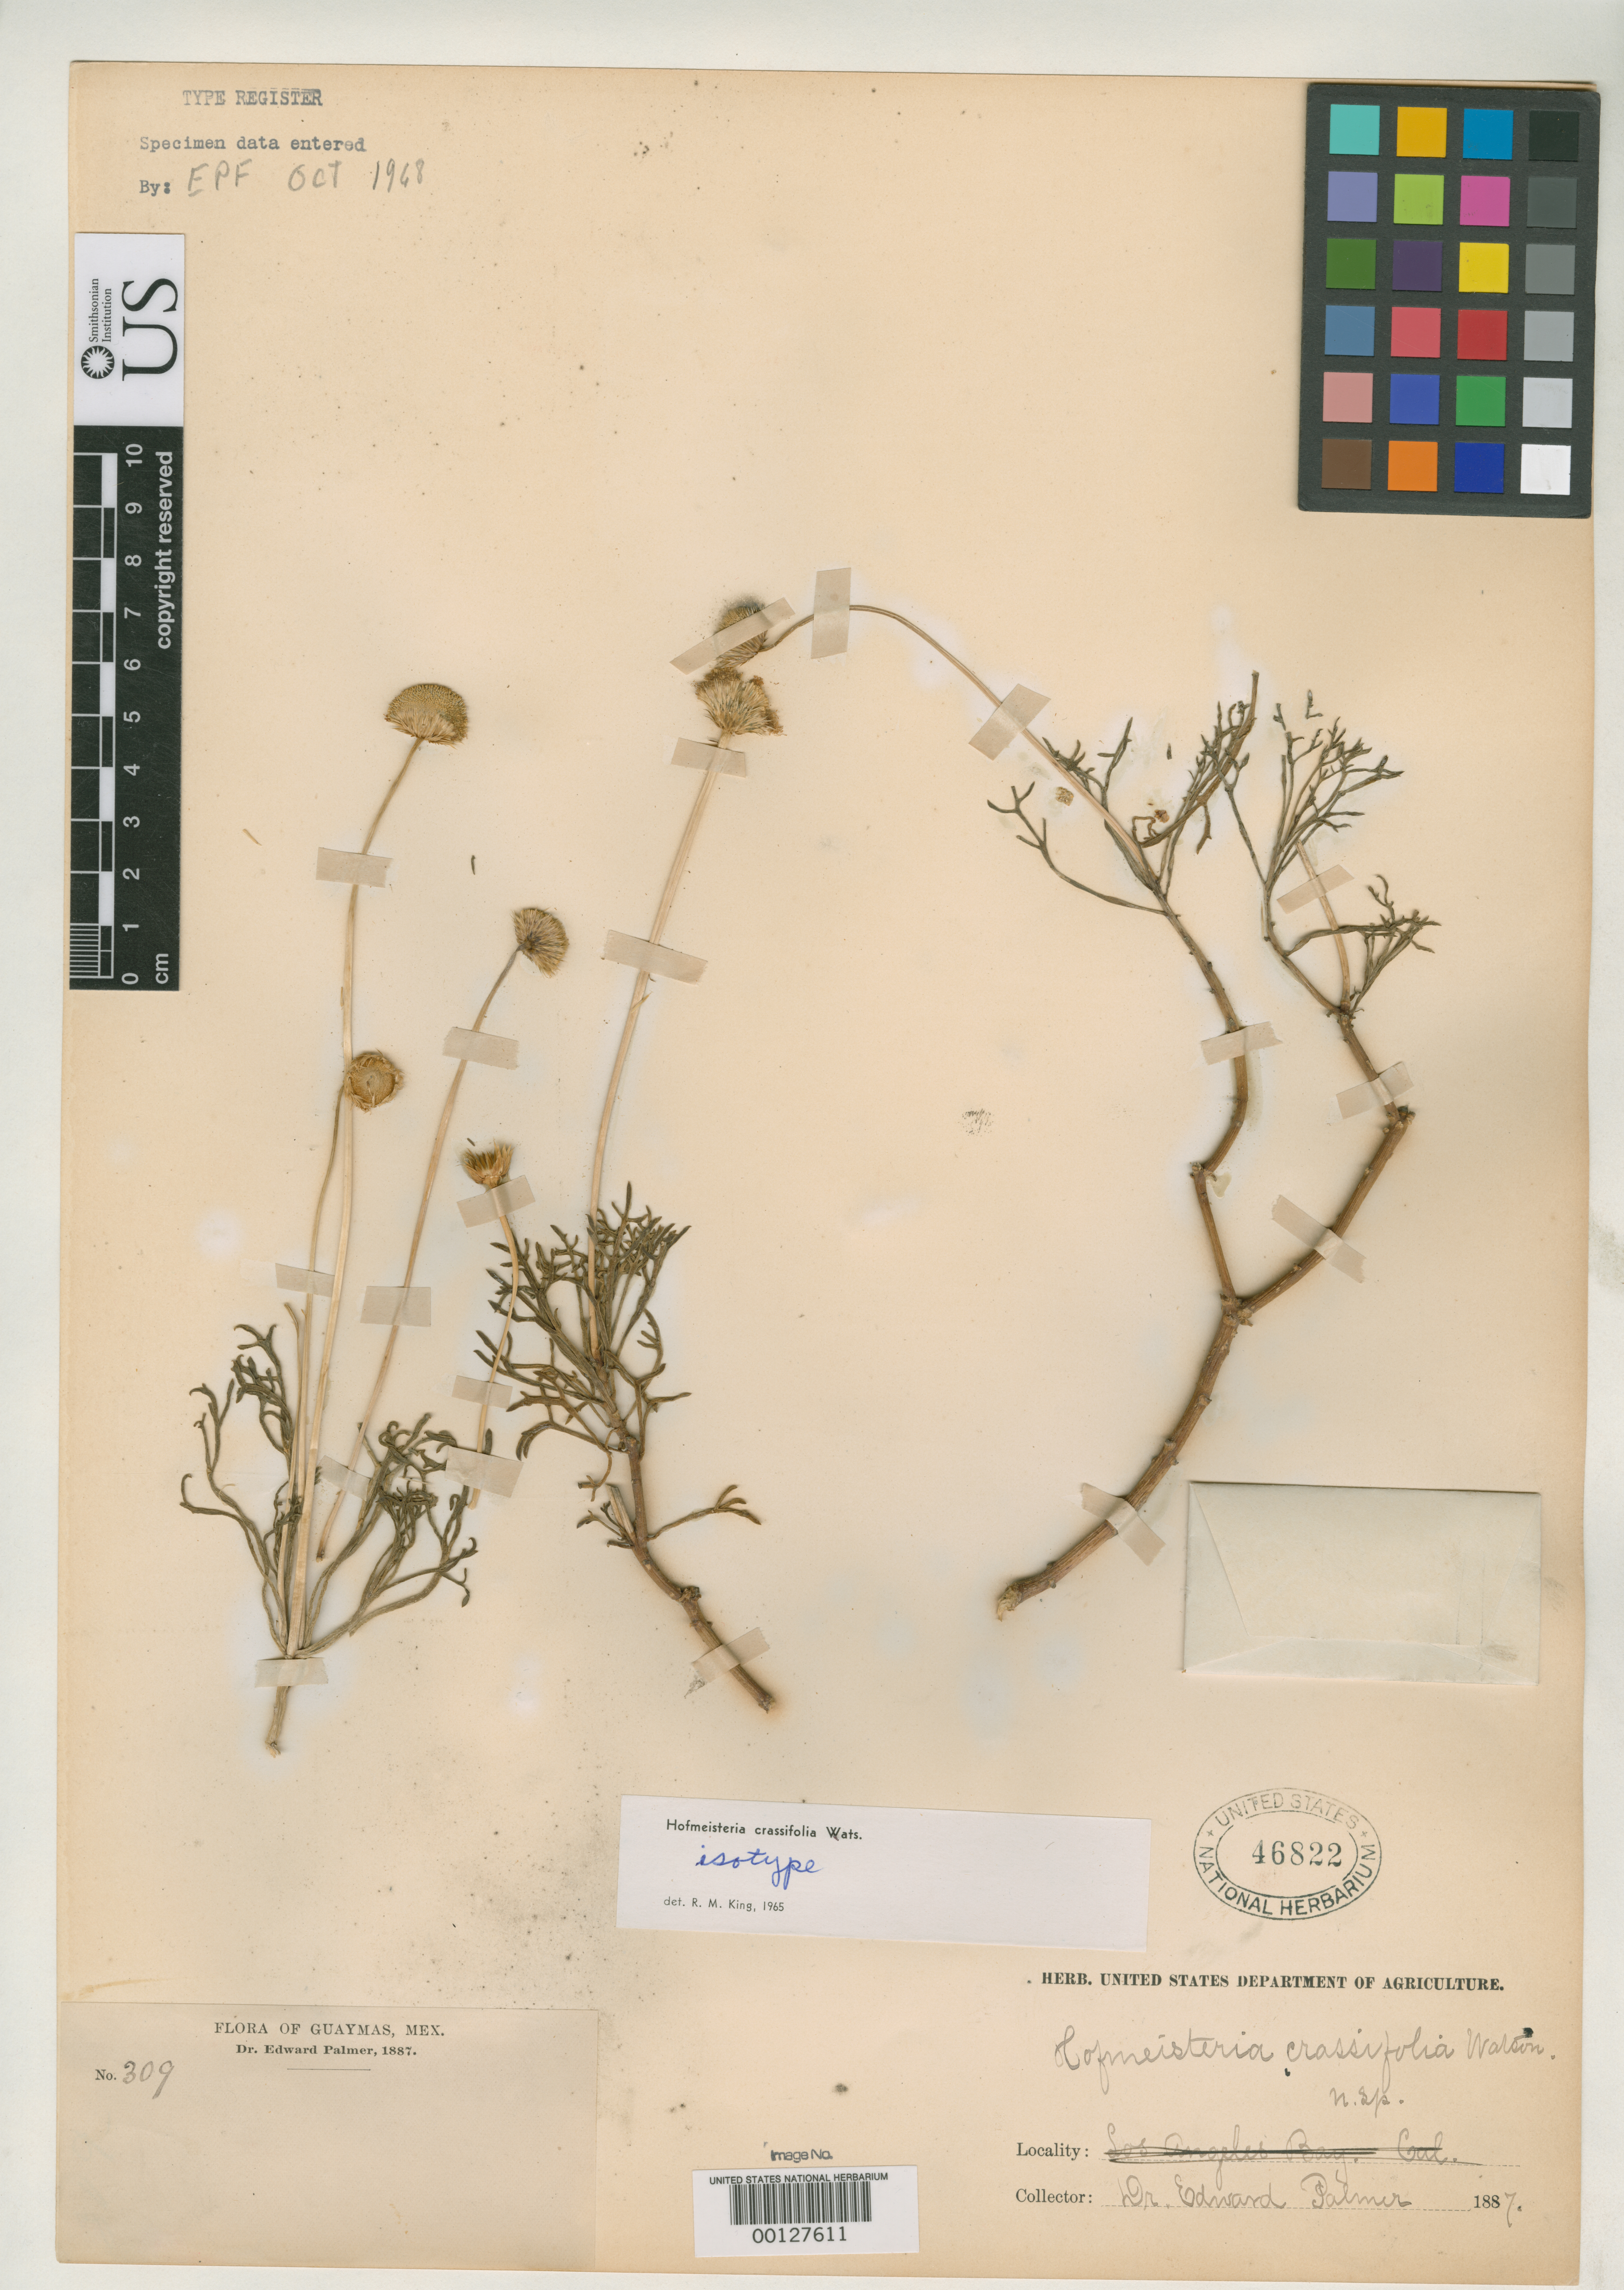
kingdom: Plantae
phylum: Tracheophyta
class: Magnoliopsida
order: Asterales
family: Asteraceae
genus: Hofmeisteria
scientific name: Hofmeisteria crassifolia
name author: S. Watson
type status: Isotype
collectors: E. Palmer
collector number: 309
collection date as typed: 1887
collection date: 1887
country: Mexico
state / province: Sonora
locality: Guaymas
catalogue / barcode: US 46822